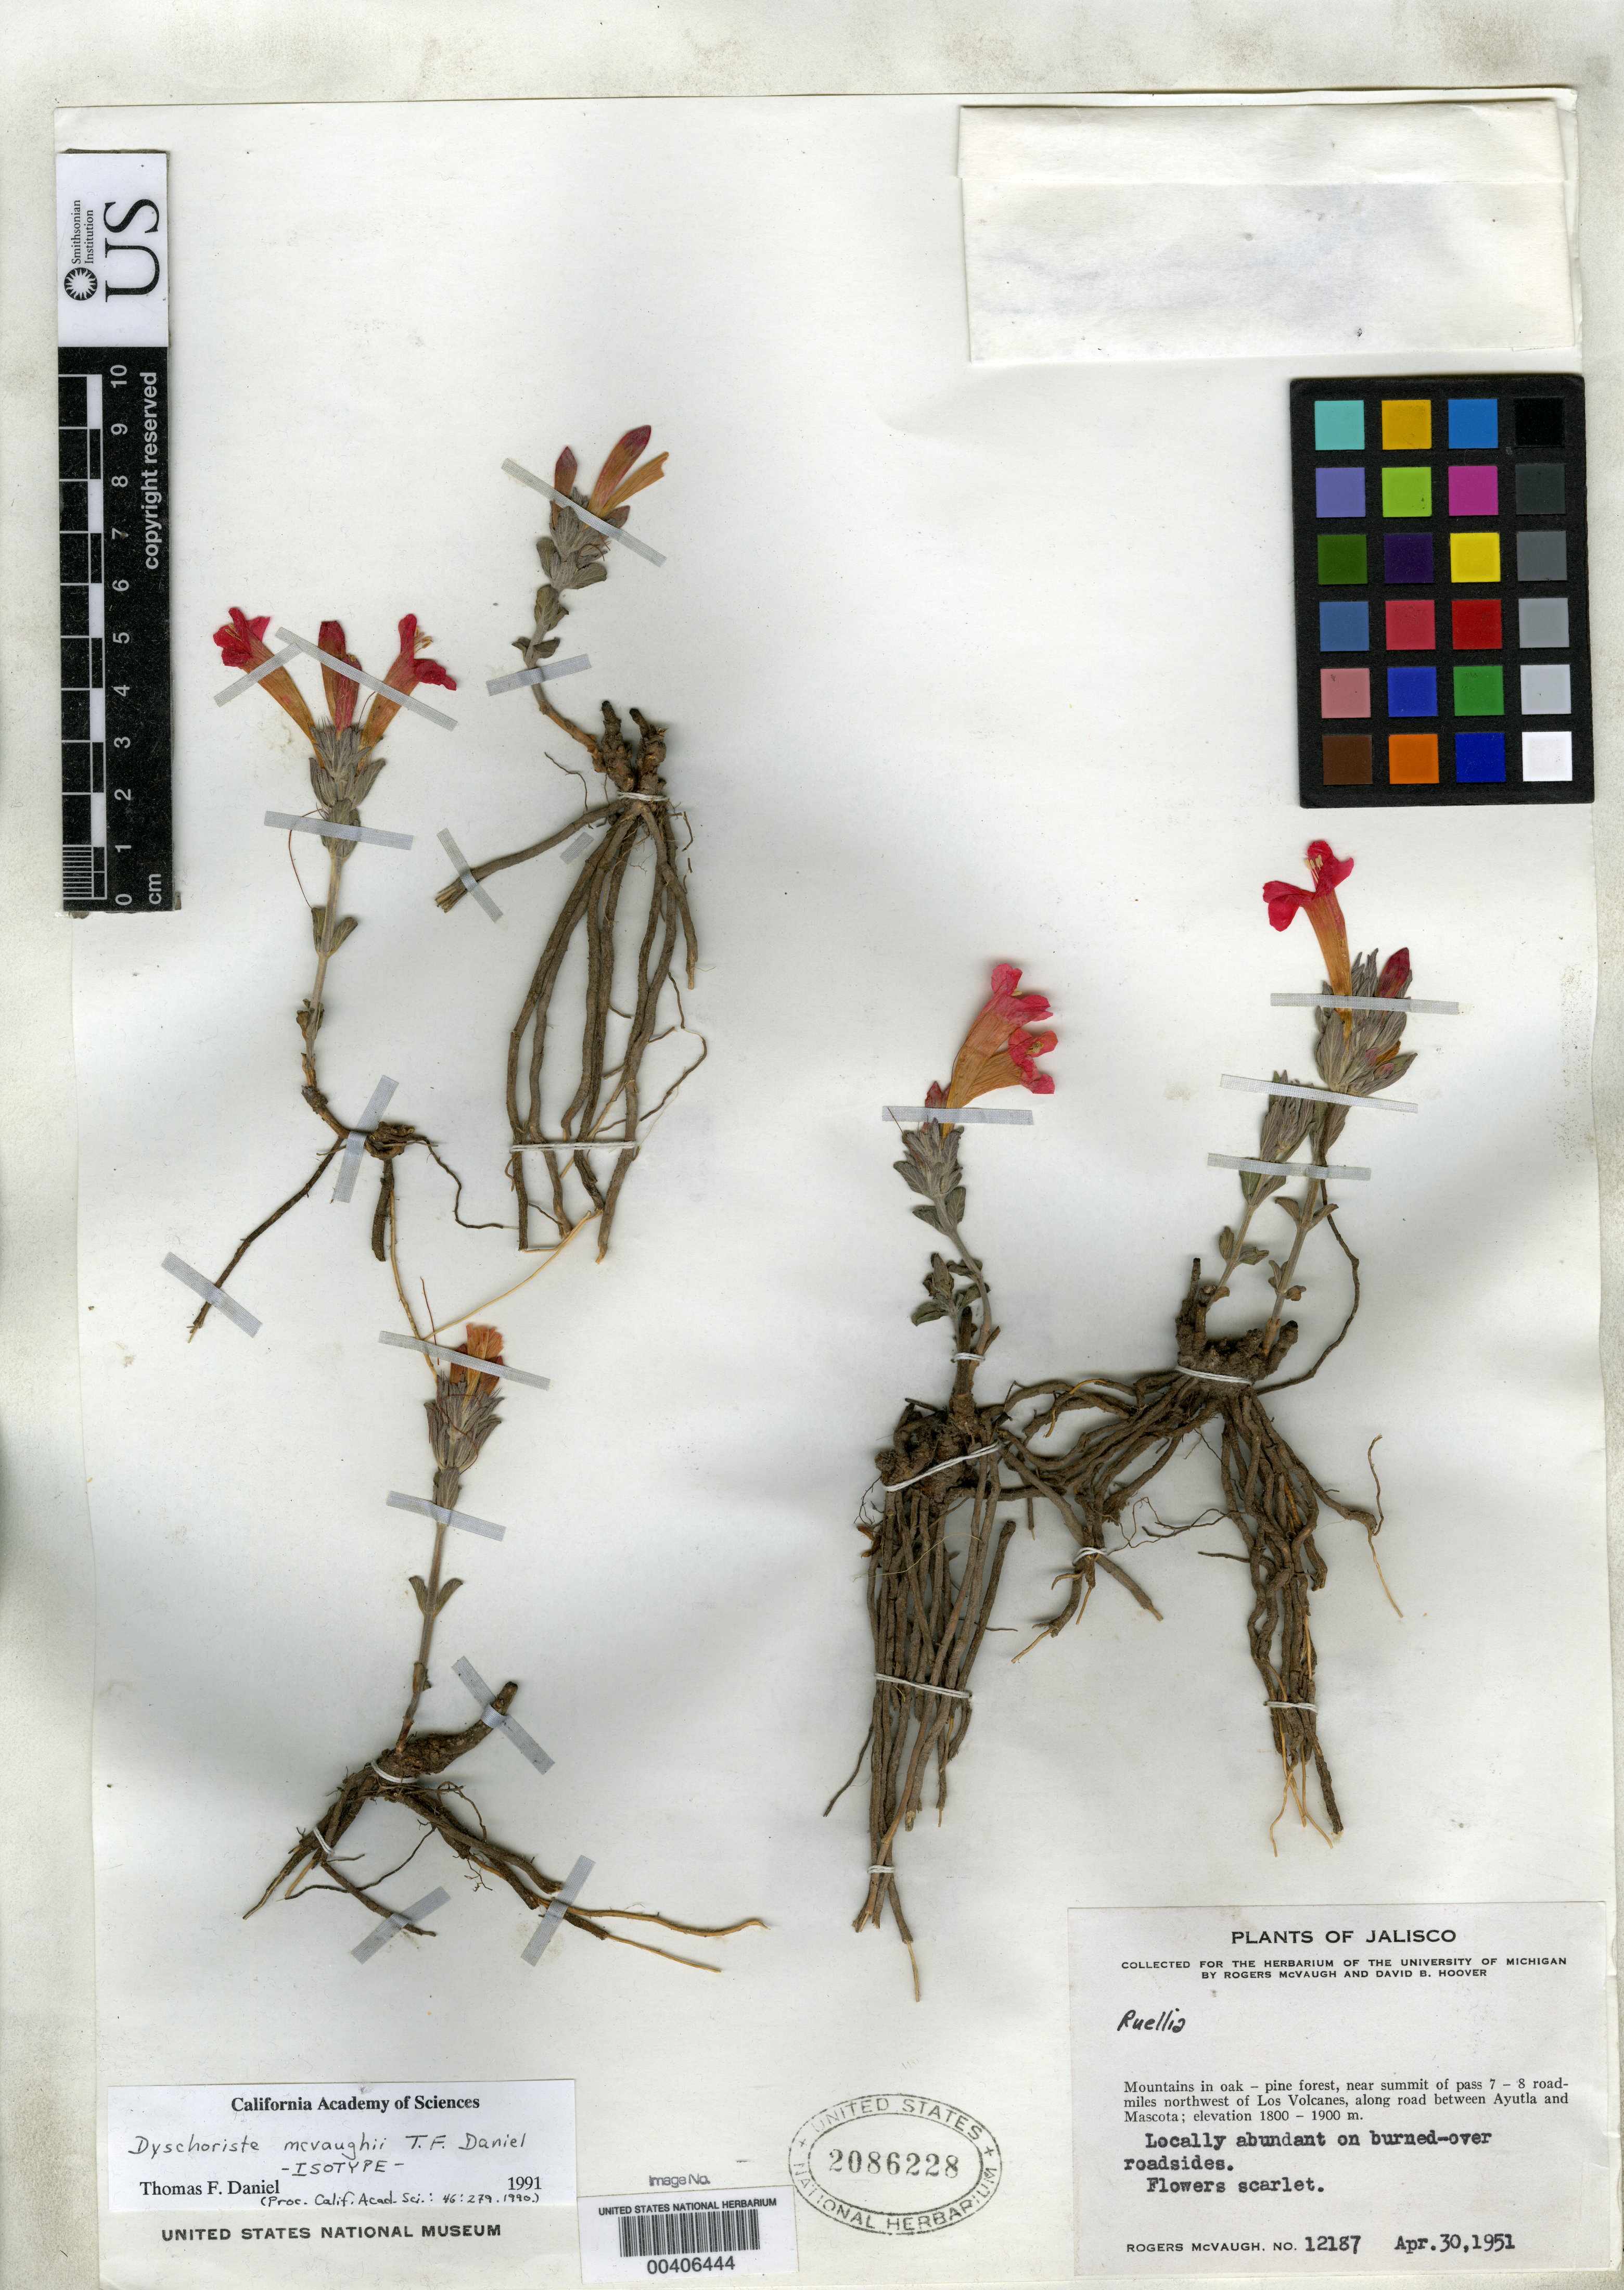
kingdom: Plantae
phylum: Tracheophyta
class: Magnoliopsida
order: Lamiales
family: Acanthaceae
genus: Dyschoriste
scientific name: Dyschoriste mcvaughii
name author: T.F. Daniel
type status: Isotype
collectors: R. McVaugh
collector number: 12187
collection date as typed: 30 Apr 1951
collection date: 1951-04-30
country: Mexico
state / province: Jalisco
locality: Near summit of pass 7-8 mi NW of Los Volcanes, along road between Ayutla & Mascota.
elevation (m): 1800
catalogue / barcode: US 2086228